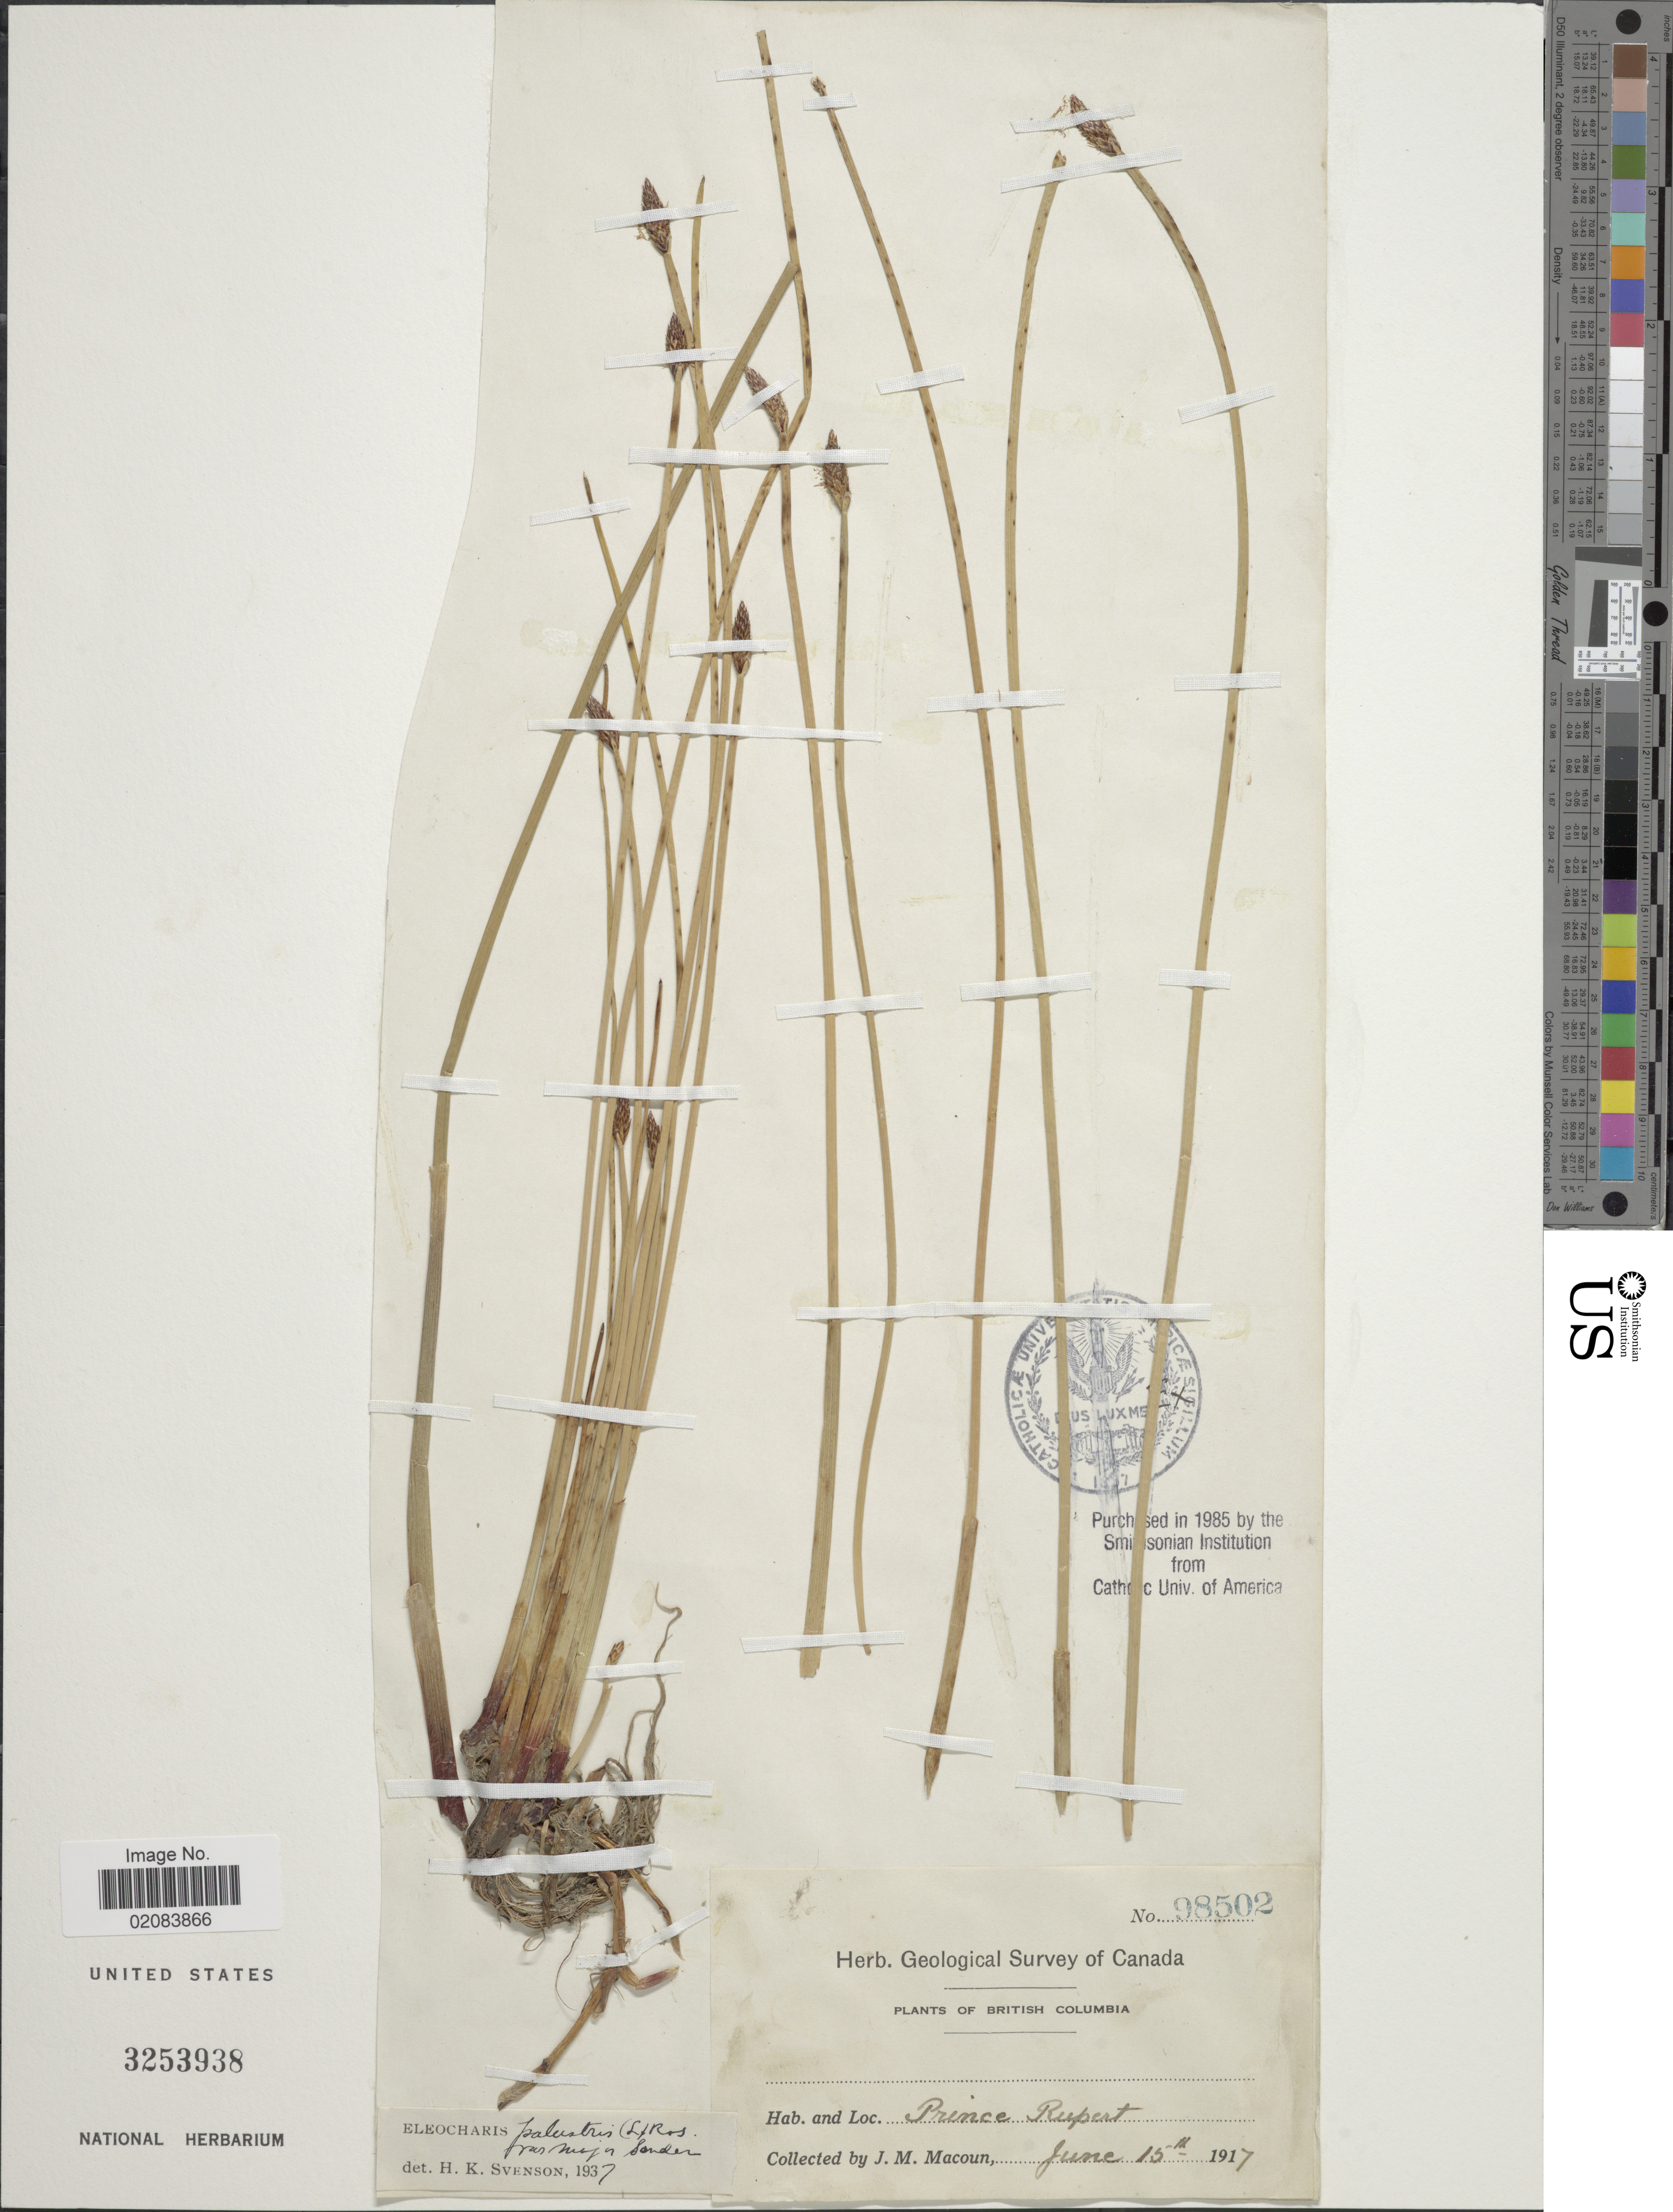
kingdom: Plantae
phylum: Tracheophyta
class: Liliopsida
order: Poales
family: Cyperaceae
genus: Eleocharis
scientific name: Eleocharis palustris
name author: (L.) Roem. & Schult.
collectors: J. M. Macoun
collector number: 98502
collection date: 1917-06-15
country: Canada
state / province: British Columbia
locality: Prince Rupert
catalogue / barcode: US 3253938